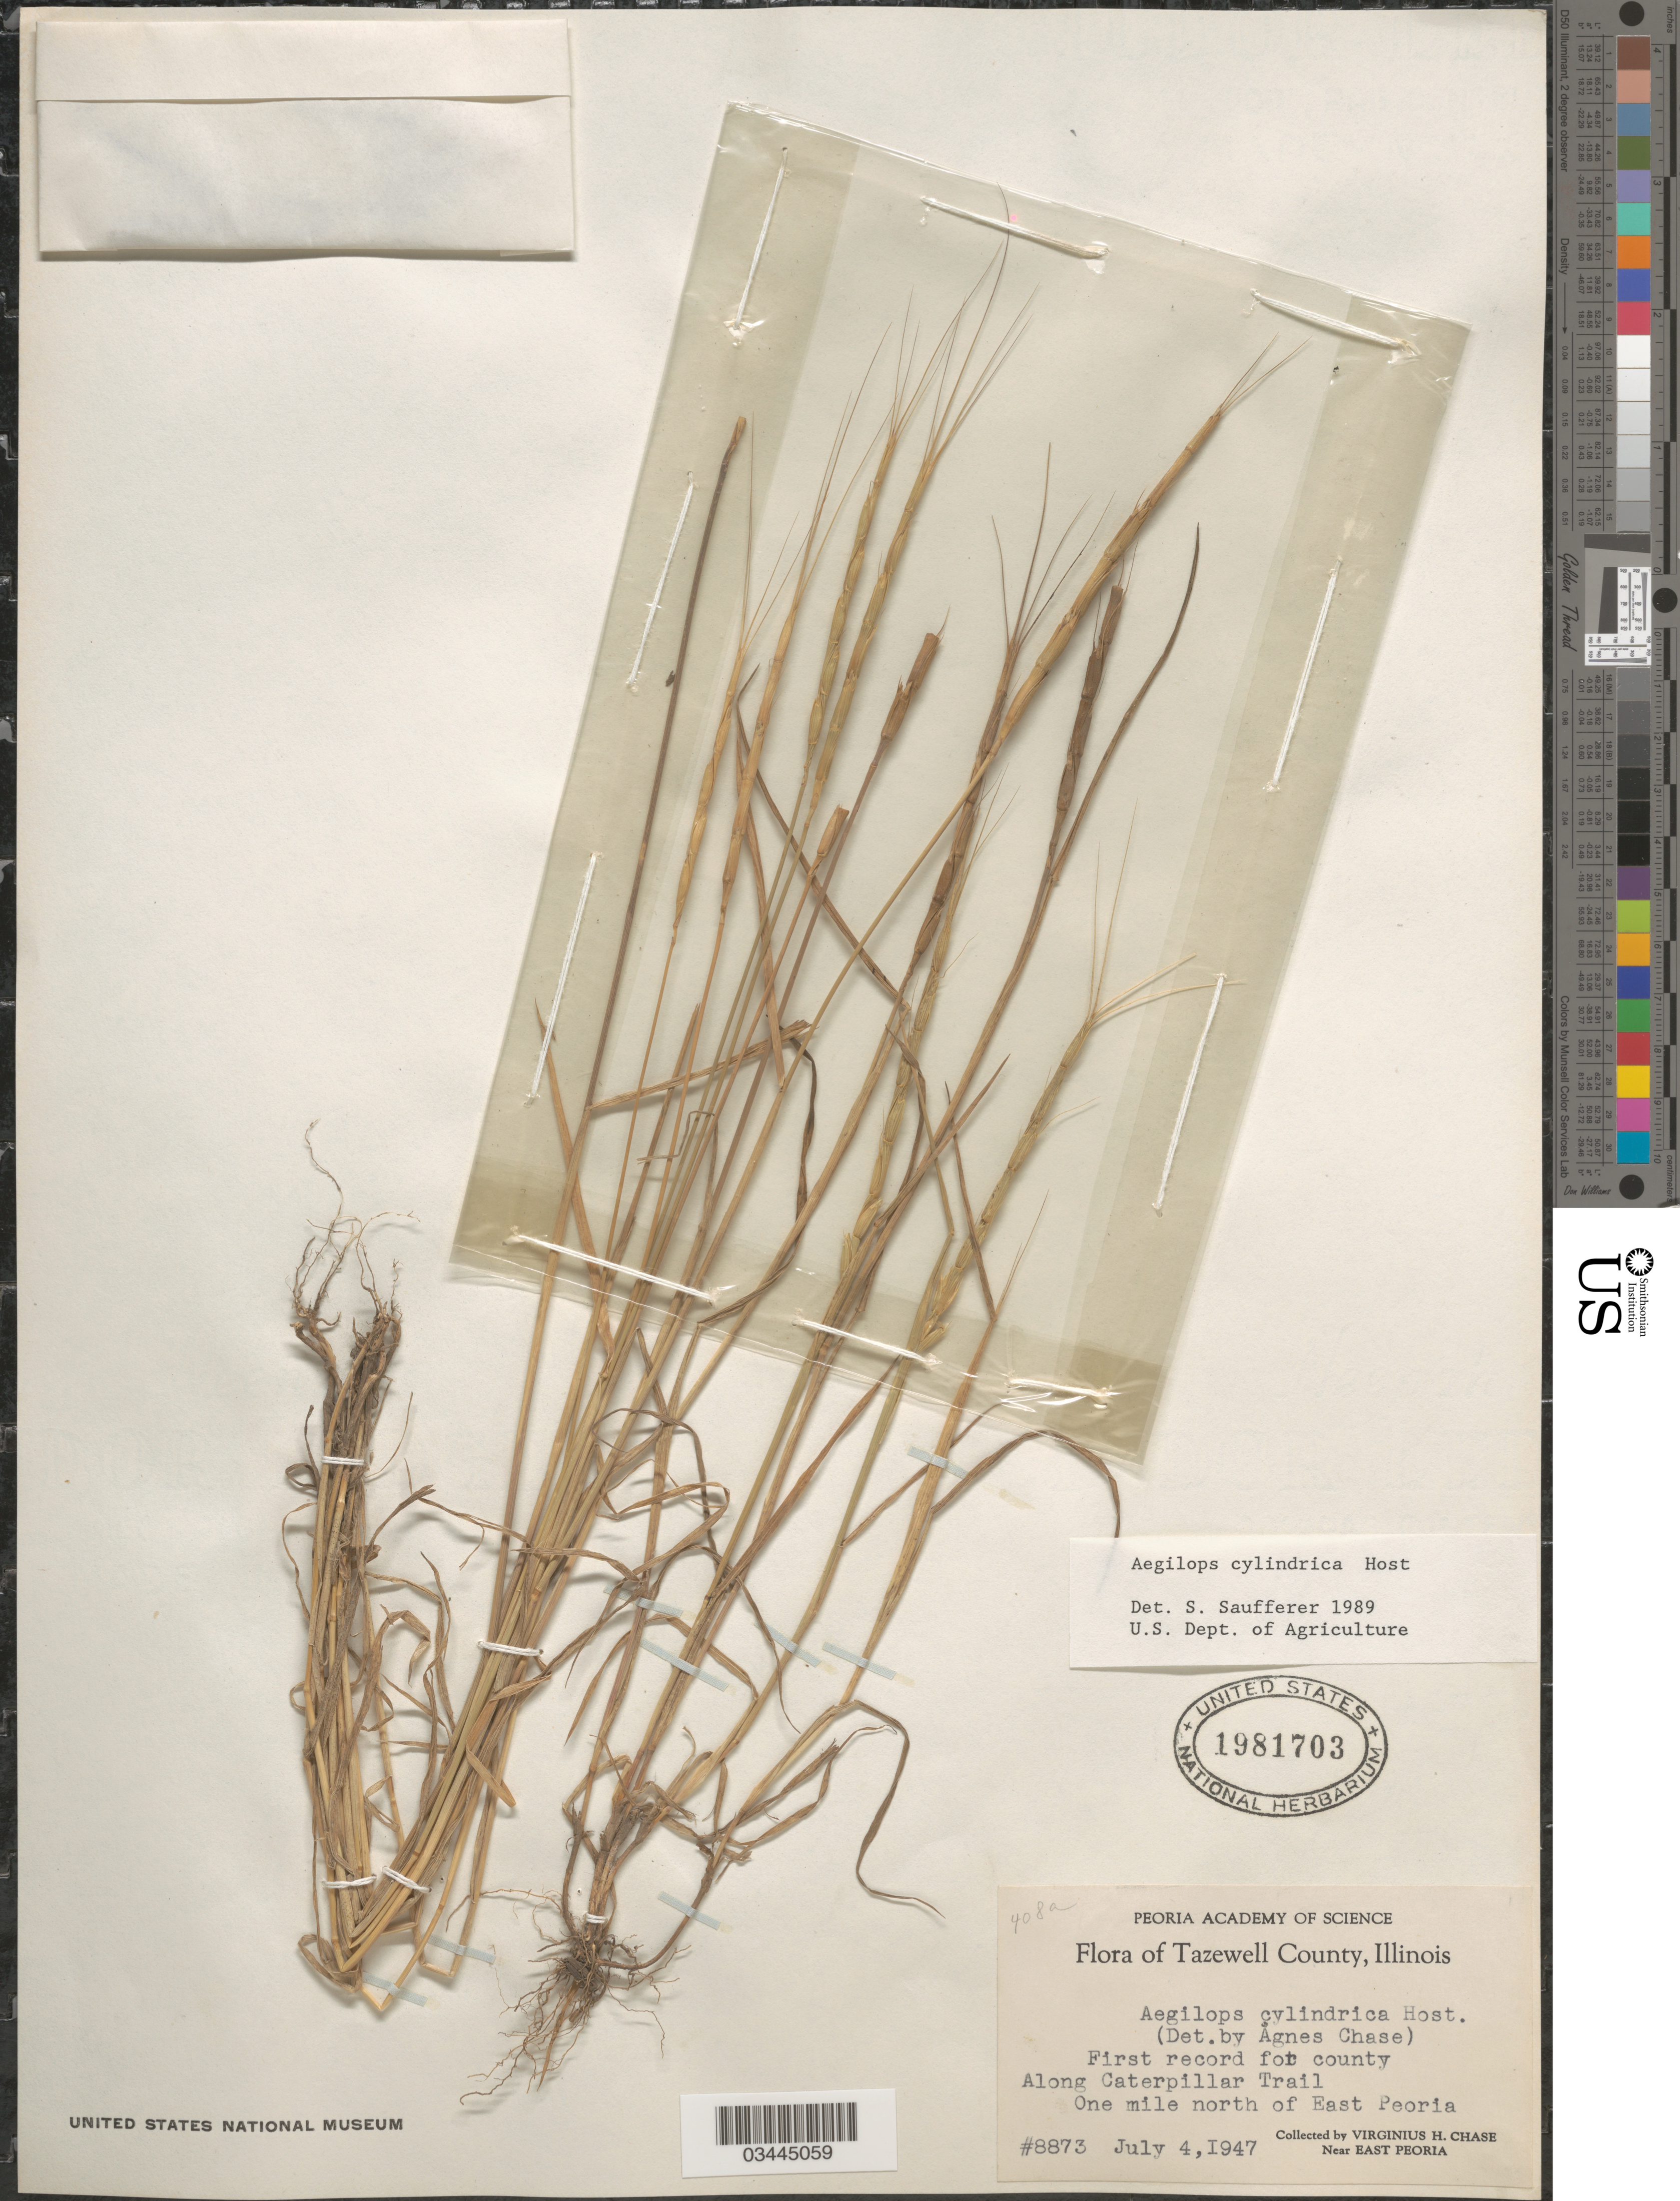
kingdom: Plantae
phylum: Tracheophyta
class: Liliopsida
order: Poales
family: Poaceae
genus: Aegilops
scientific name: Aegilops cylindrica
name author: Host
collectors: V. H. Chase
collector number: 8873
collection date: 1947-07-04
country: United States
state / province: Illinois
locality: Tazewell County. Along Caterpillar Trail. One mile north of East Peoria. Near East Peoria.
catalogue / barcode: US 1981703